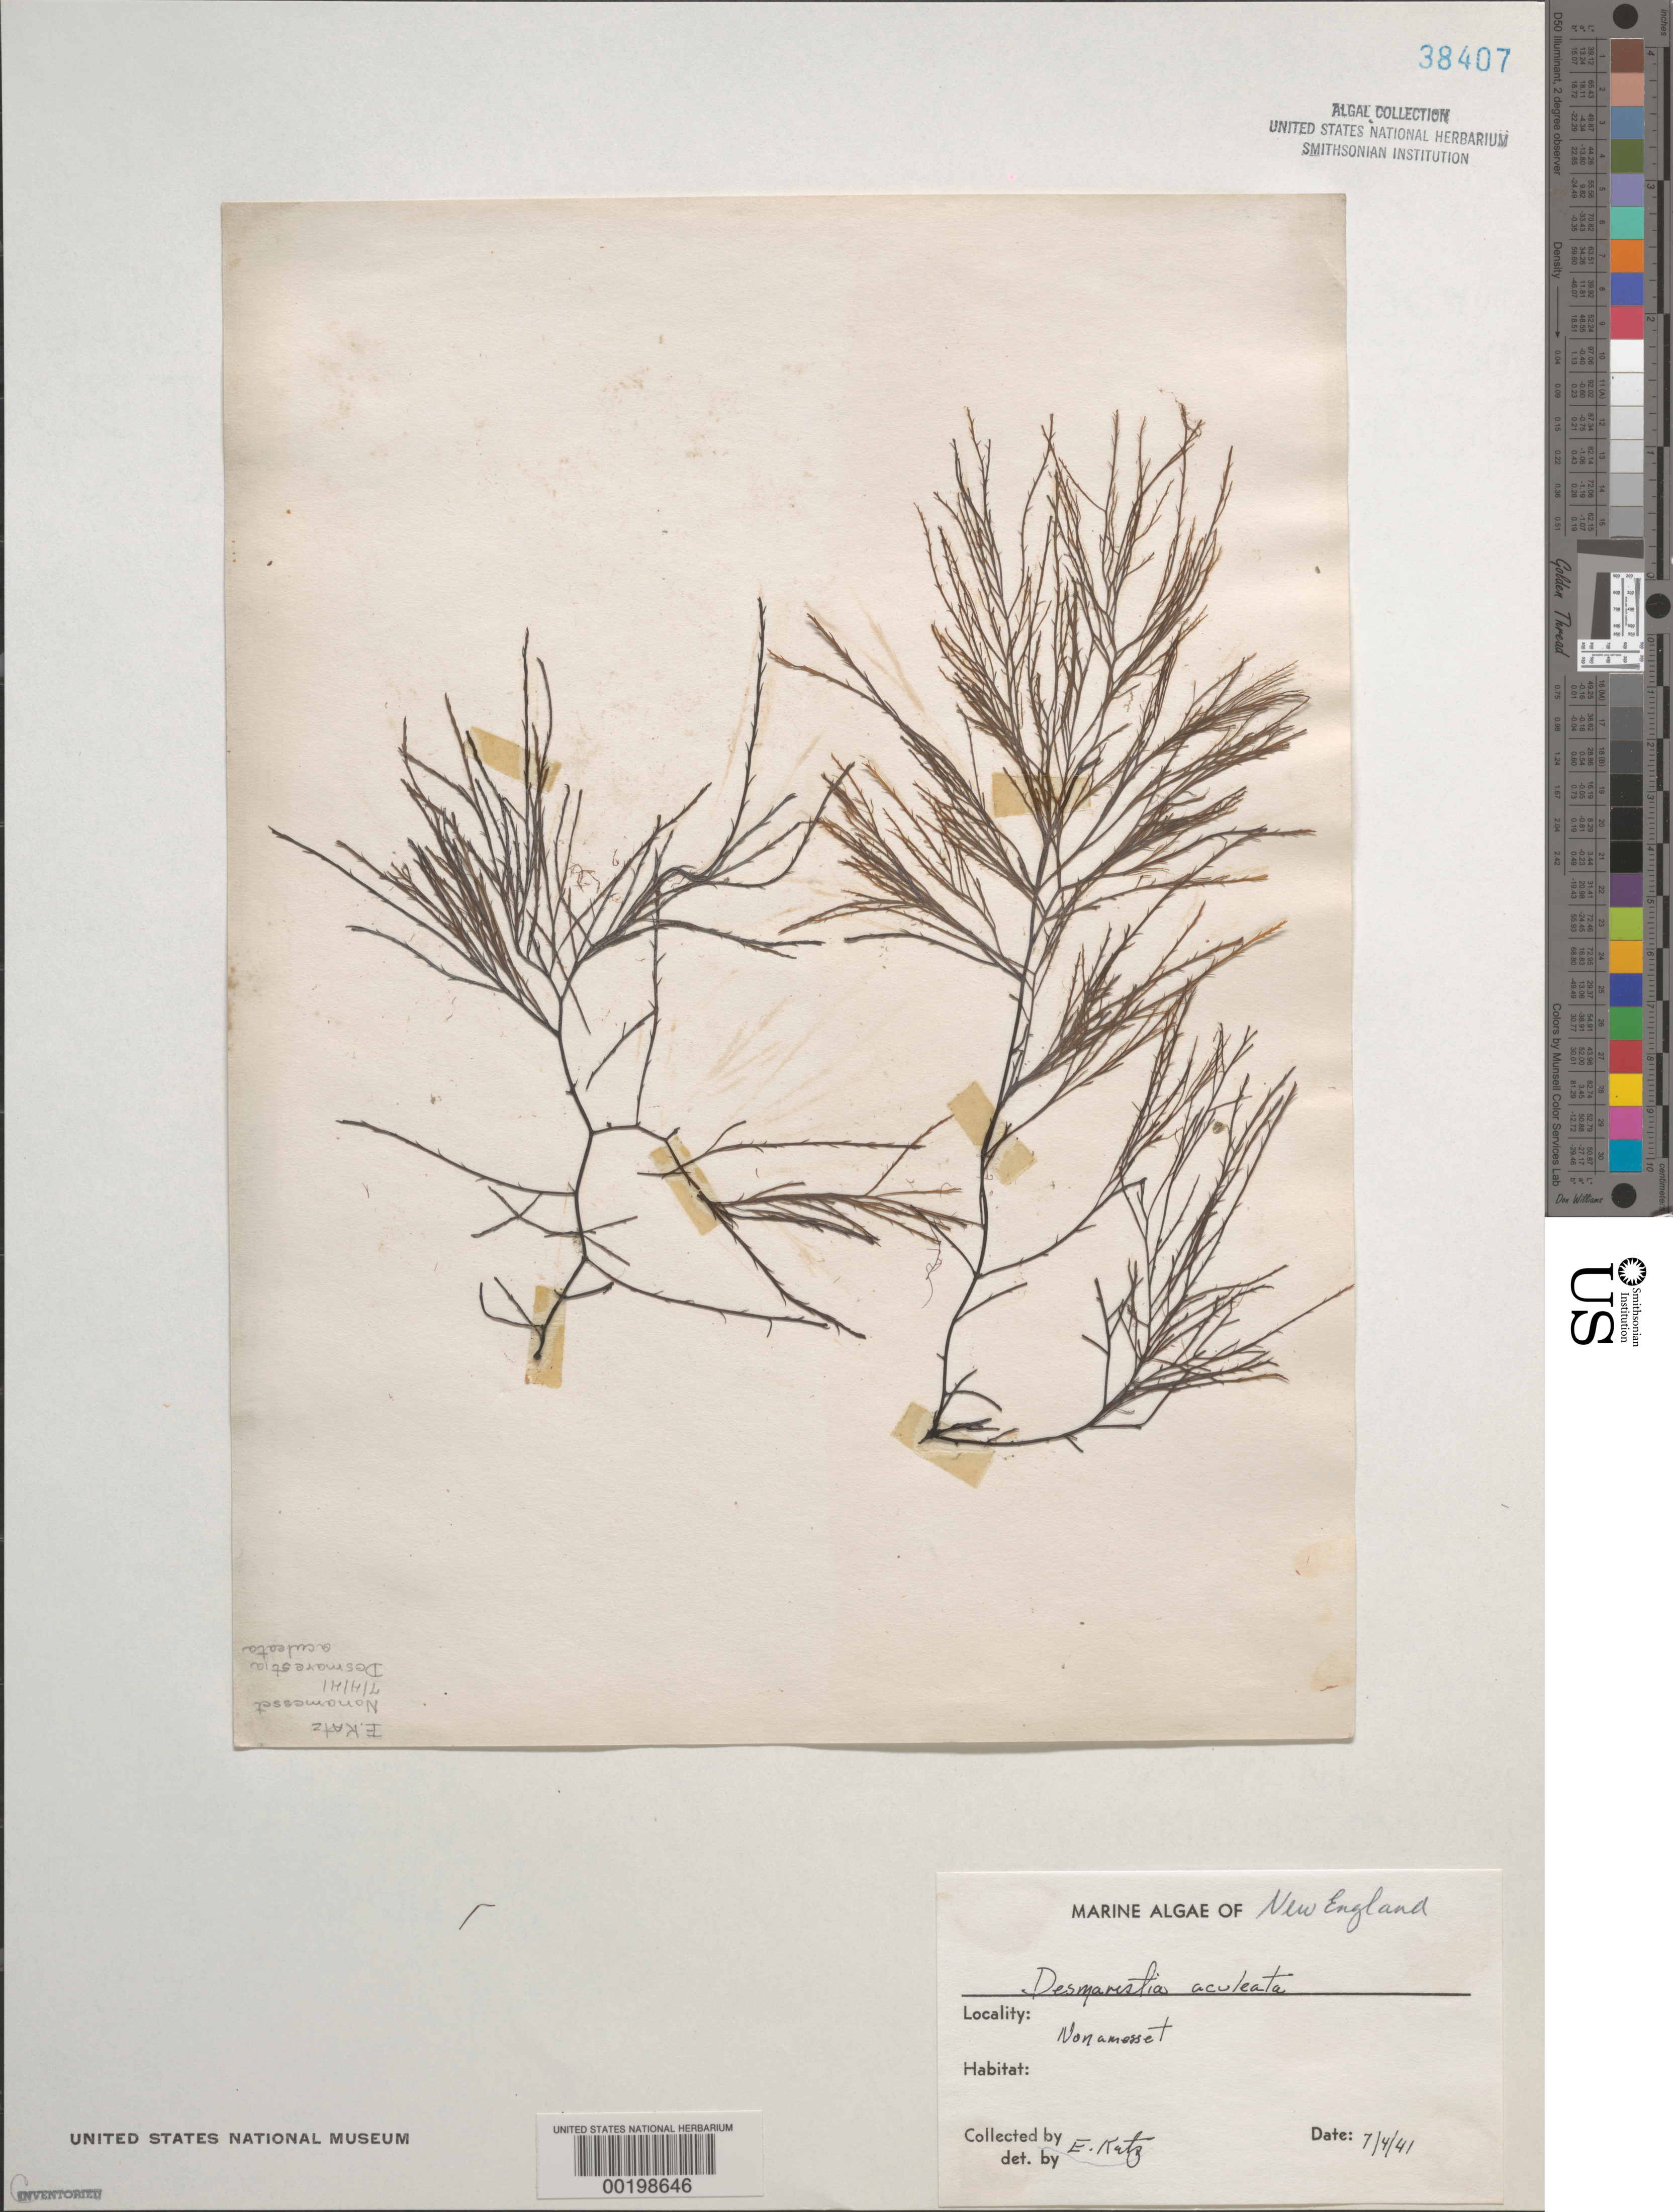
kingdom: Chromista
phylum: Ochrophyta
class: Phaeophyceae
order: Desmarestiales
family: Desmarestiaceae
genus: Desmarestia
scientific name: Desmarestia aculeata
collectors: E. Katz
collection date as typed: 04 Jul 1941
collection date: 1941-07-04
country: United States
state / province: Massachusetts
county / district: Dukes County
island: Nonamesset Island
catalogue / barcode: US 38407